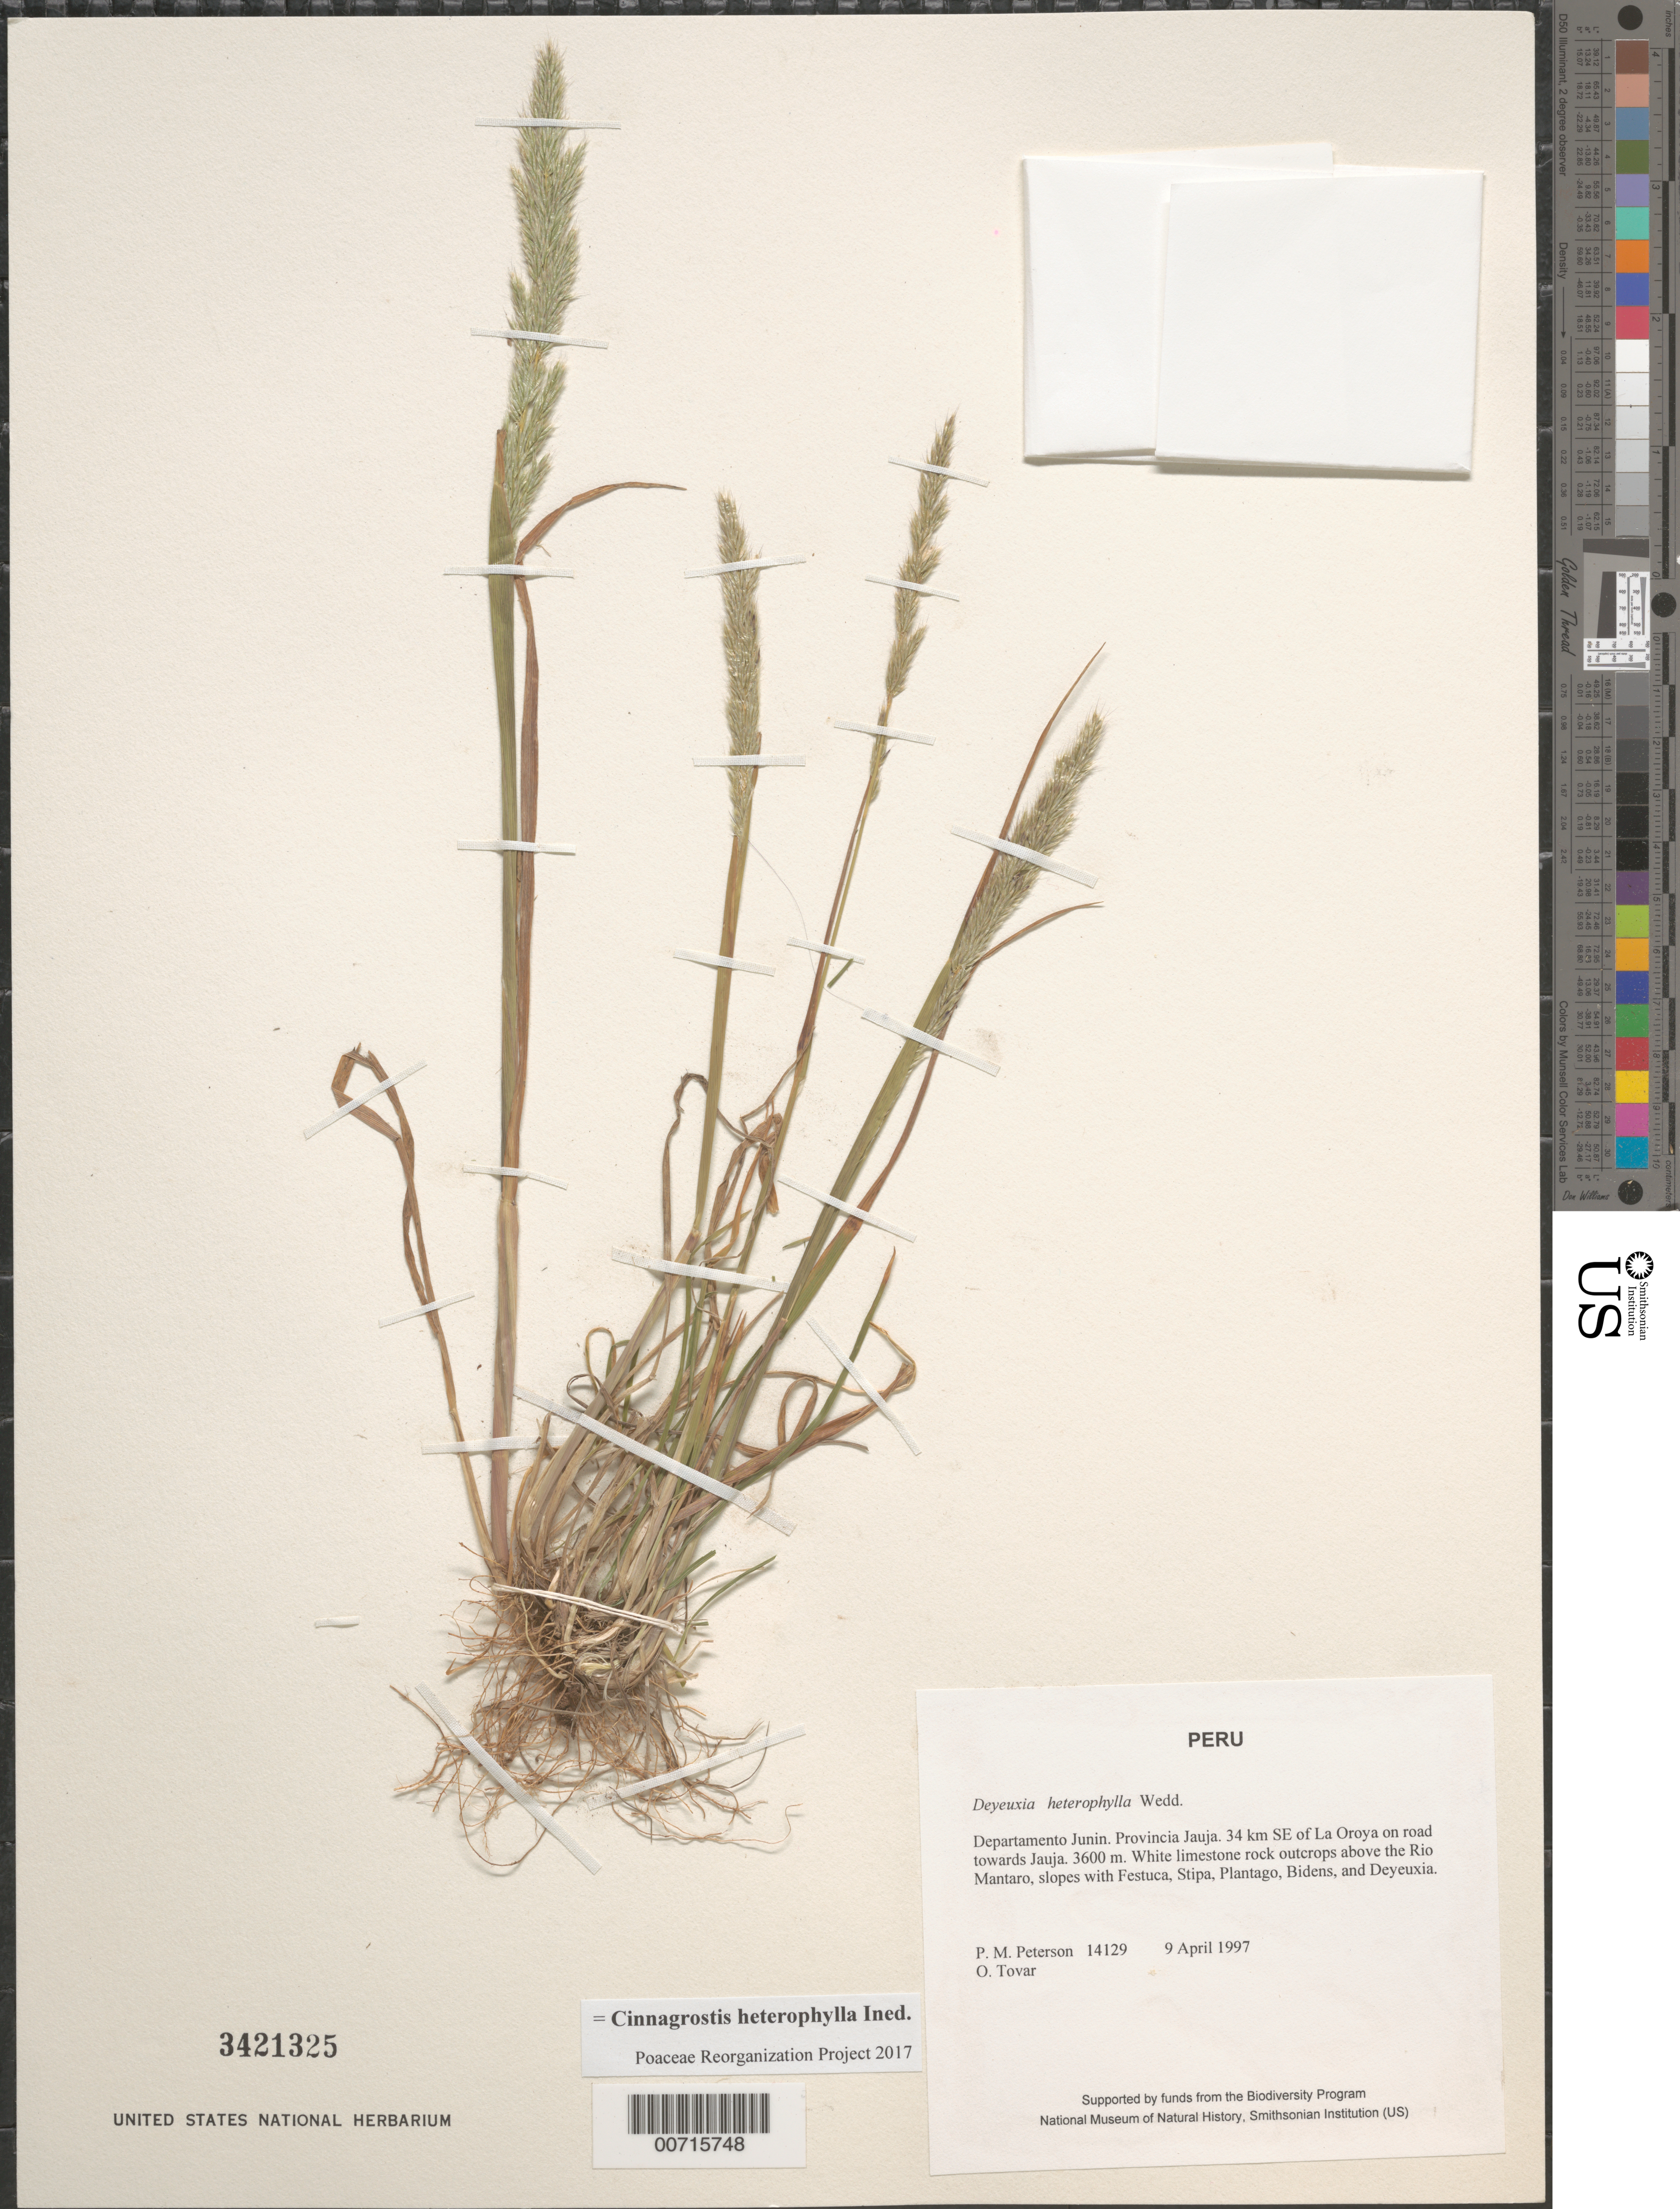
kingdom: Plantae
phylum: Tracheophyta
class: Liliopsida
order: Poales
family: Poaceae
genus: Cinnagrostis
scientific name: Cinnagrostis heterophylla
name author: (Wedd.) P.M. Peterson et al.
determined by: Poaceae Reorganization Project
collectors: P. M. Peterson & Ó. Tovar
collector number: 14129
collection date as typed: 09 Apr 1997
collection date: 1997-04-09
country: Peru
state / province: Junín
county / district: Jauja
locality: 34 km SE of La Oroya on road towards Jauja.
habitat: White limestone rock outcrops above the Rio Mantaro, slopes with Festuca, Stipa, Plantago, Bidens, and Deyeuxia.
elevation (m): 3600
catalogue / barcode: US 3421325